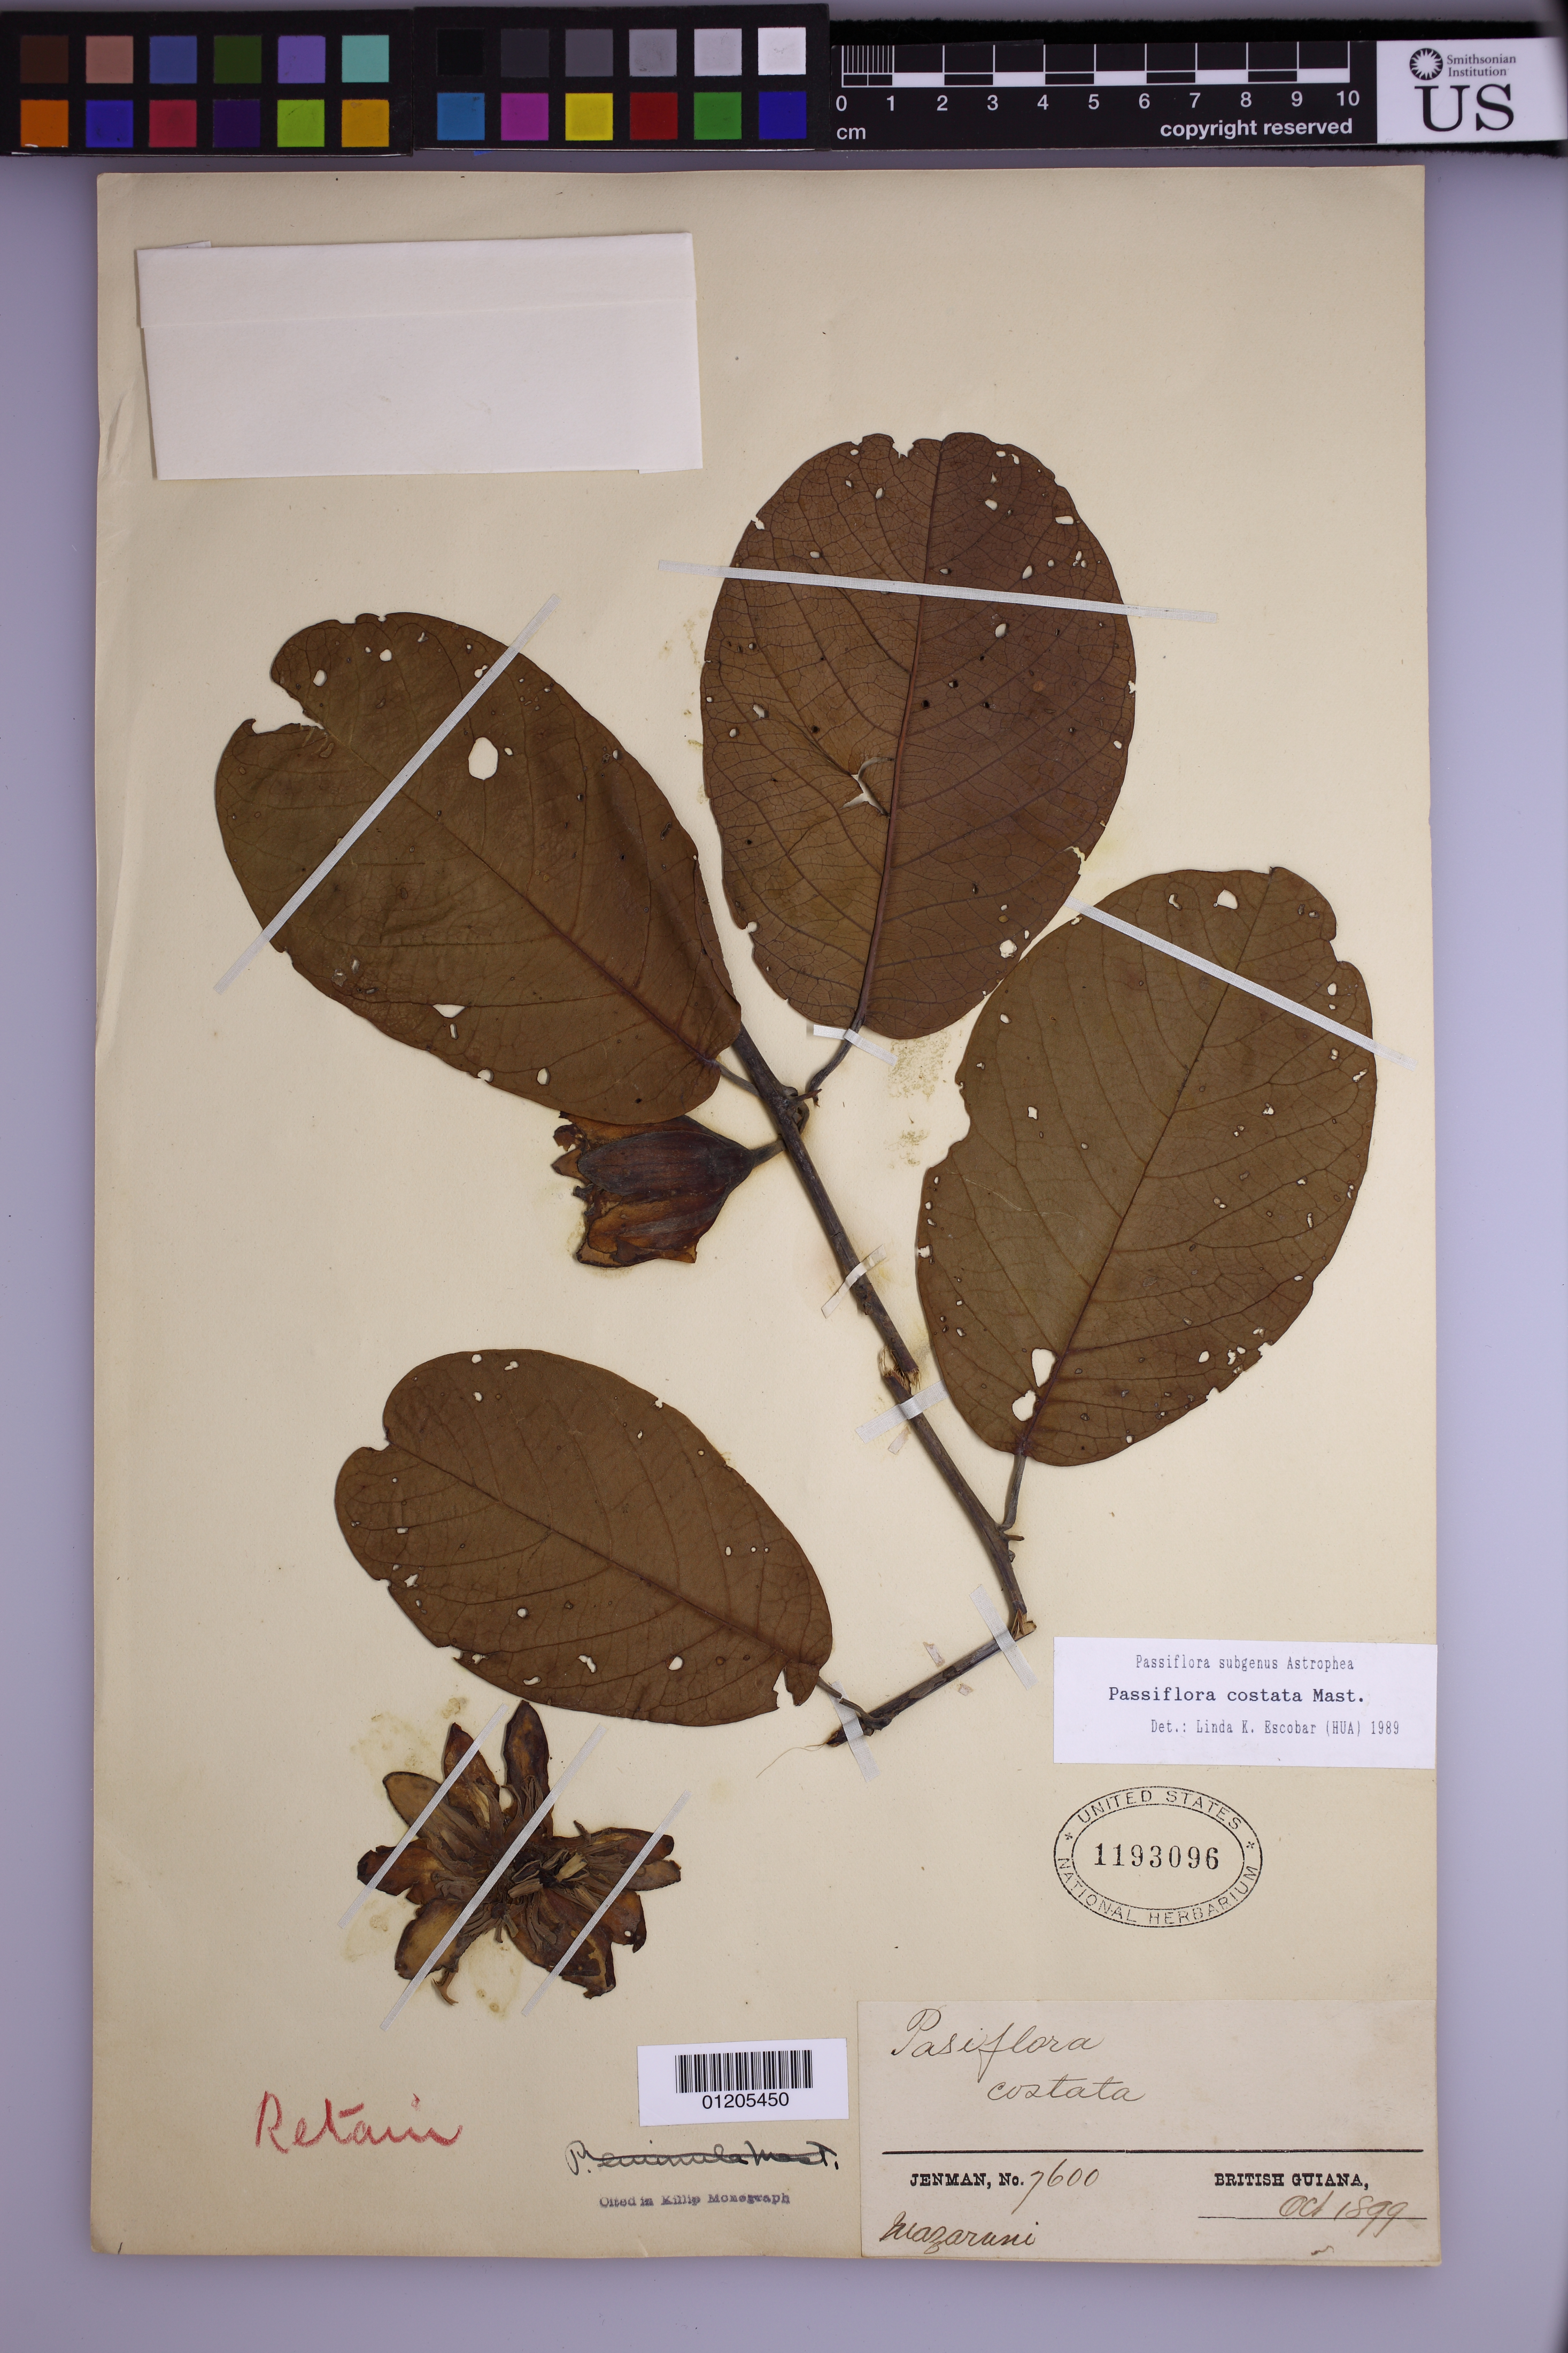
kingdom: Plantae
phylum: Tracheophyta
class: Magnoliopsida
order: Malpighiales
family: Passifloraceae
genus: Passiflora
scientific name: Passiflora costata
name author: Mast.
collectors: G. S. Jenman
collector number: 7600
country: Guyana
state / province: Cuyuni-Mazaruni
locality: British Guiana,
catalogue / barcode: US 1193096